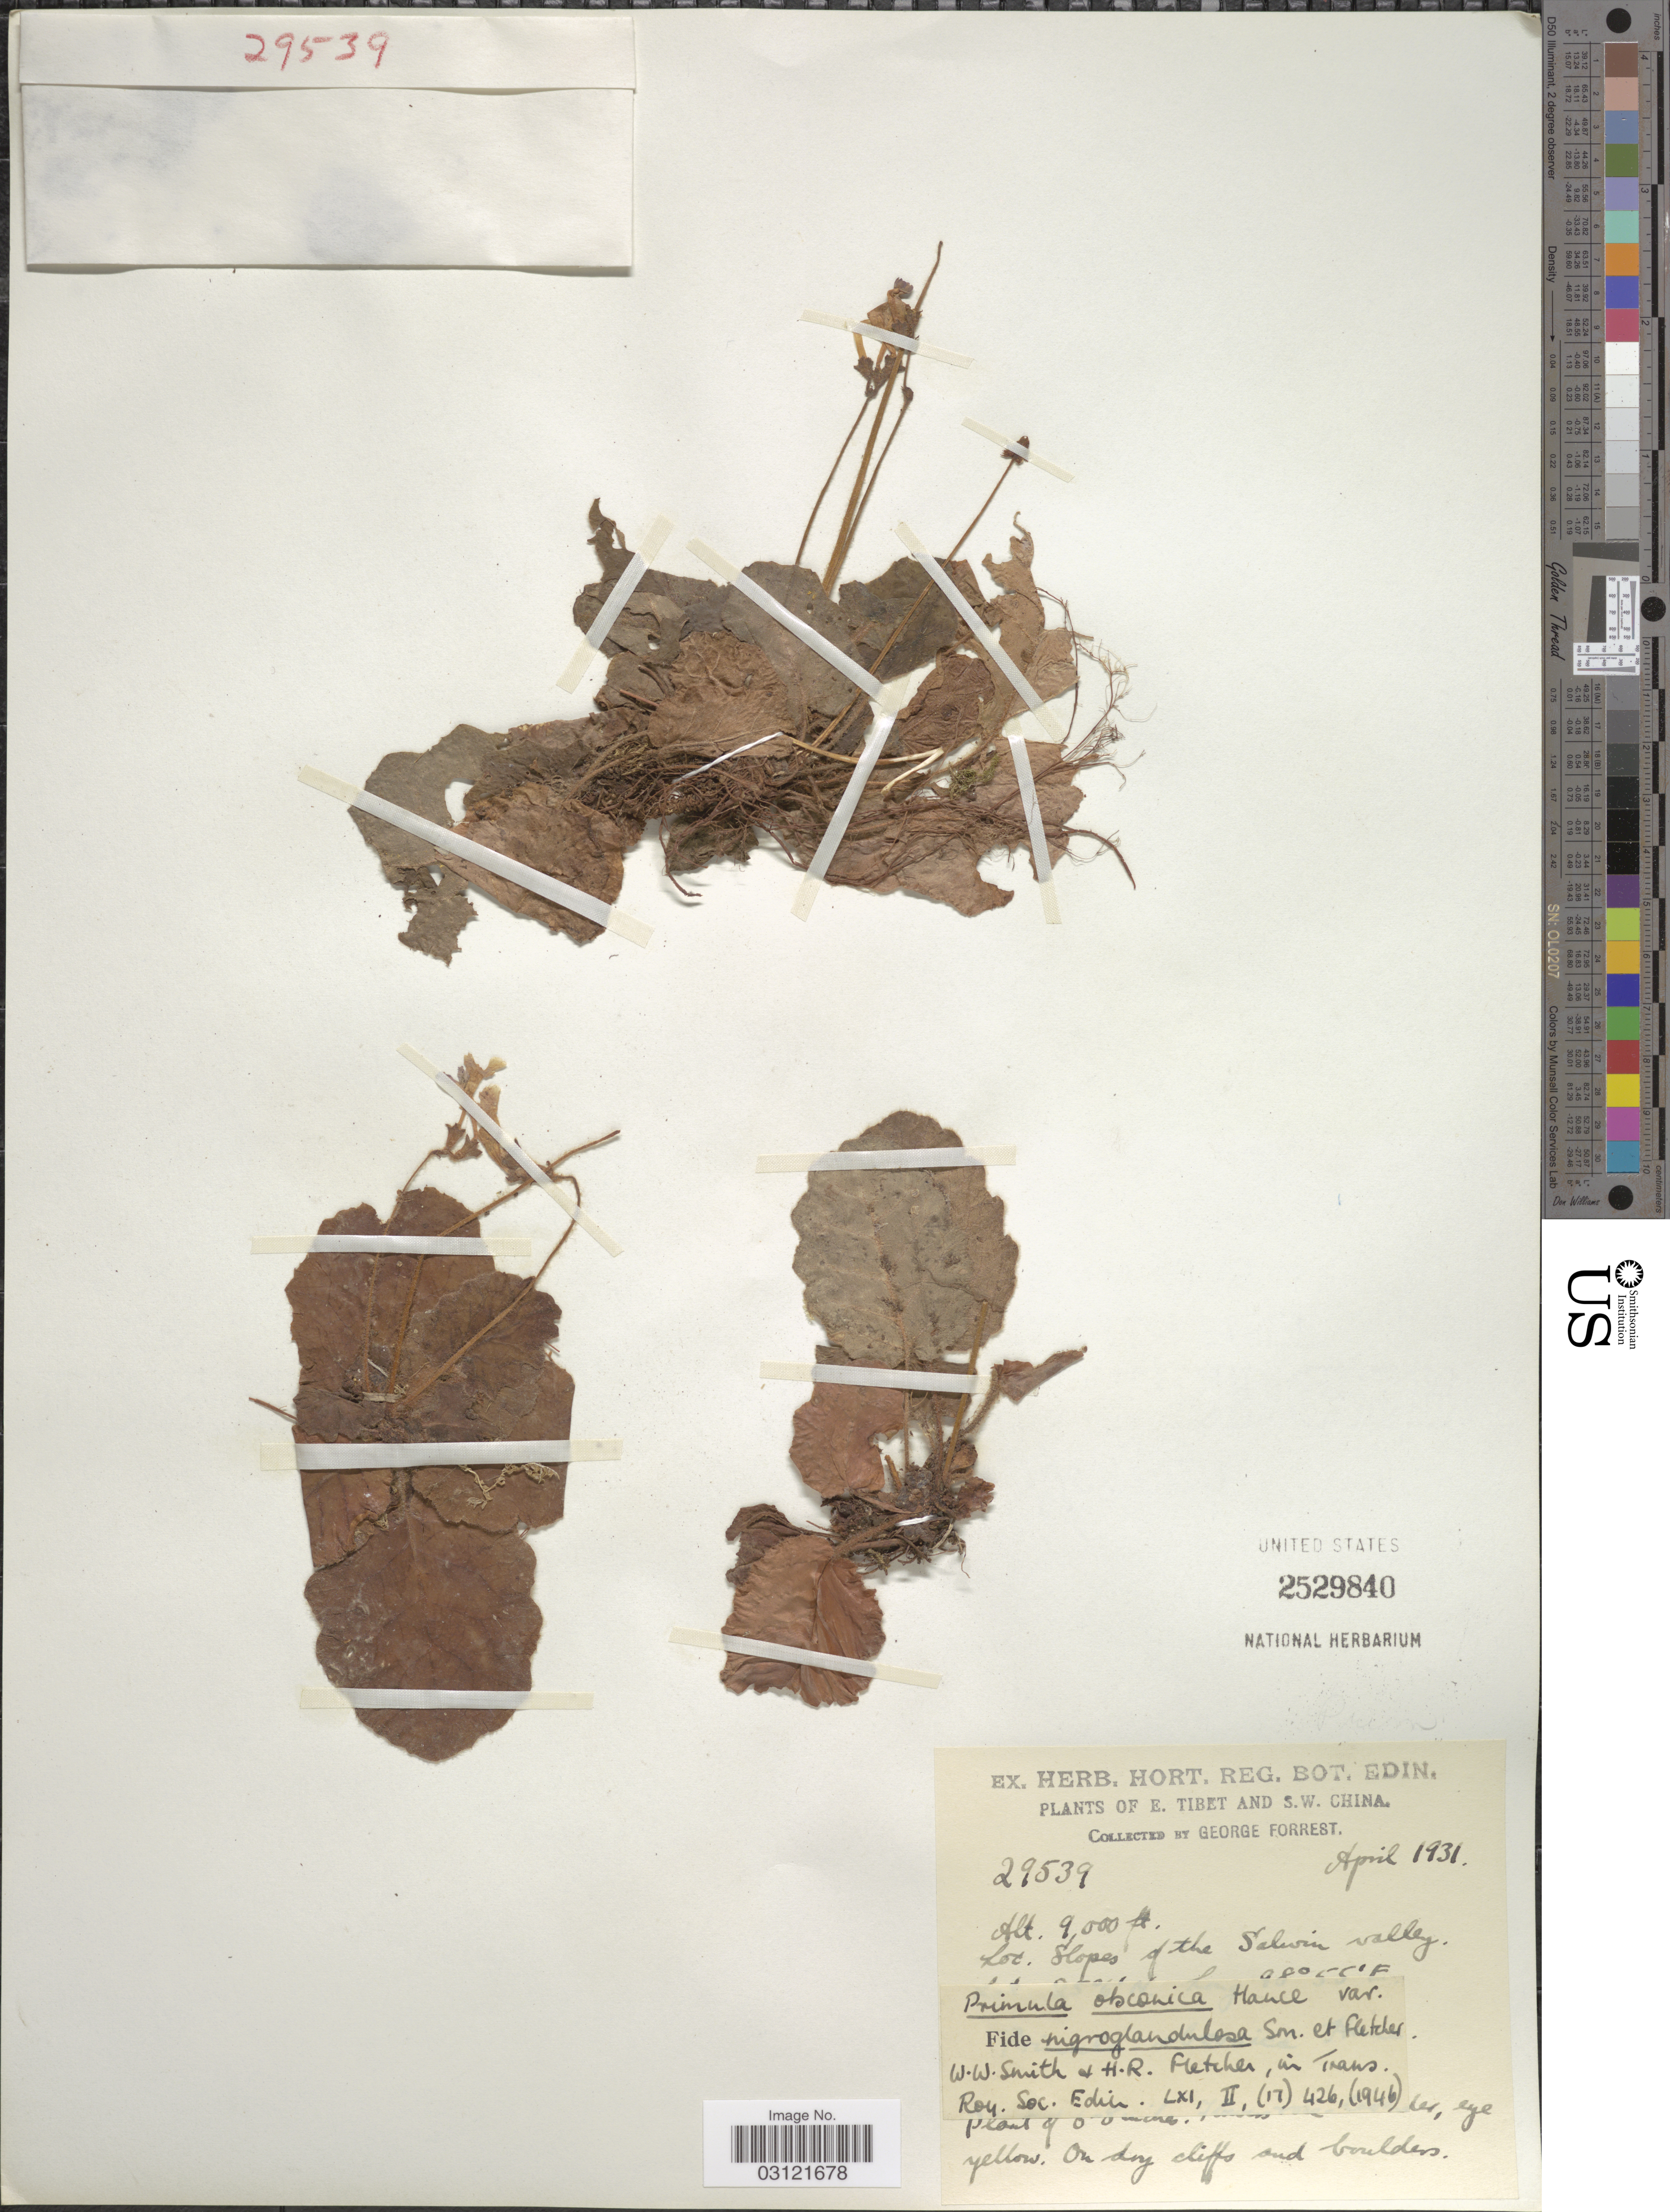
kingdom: Plantae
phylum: Tracheophyta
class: Magnoliopsida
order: Ericales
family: Primulaceae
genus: Primula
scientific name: Primula obconica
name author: Hance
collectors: G. Forrest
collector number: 29539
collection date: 1931-04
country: China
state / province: Xizang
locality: E. Tibet and S.W. China, slopes of the Salwin valley.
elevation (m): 2743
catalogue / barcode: US 2529840